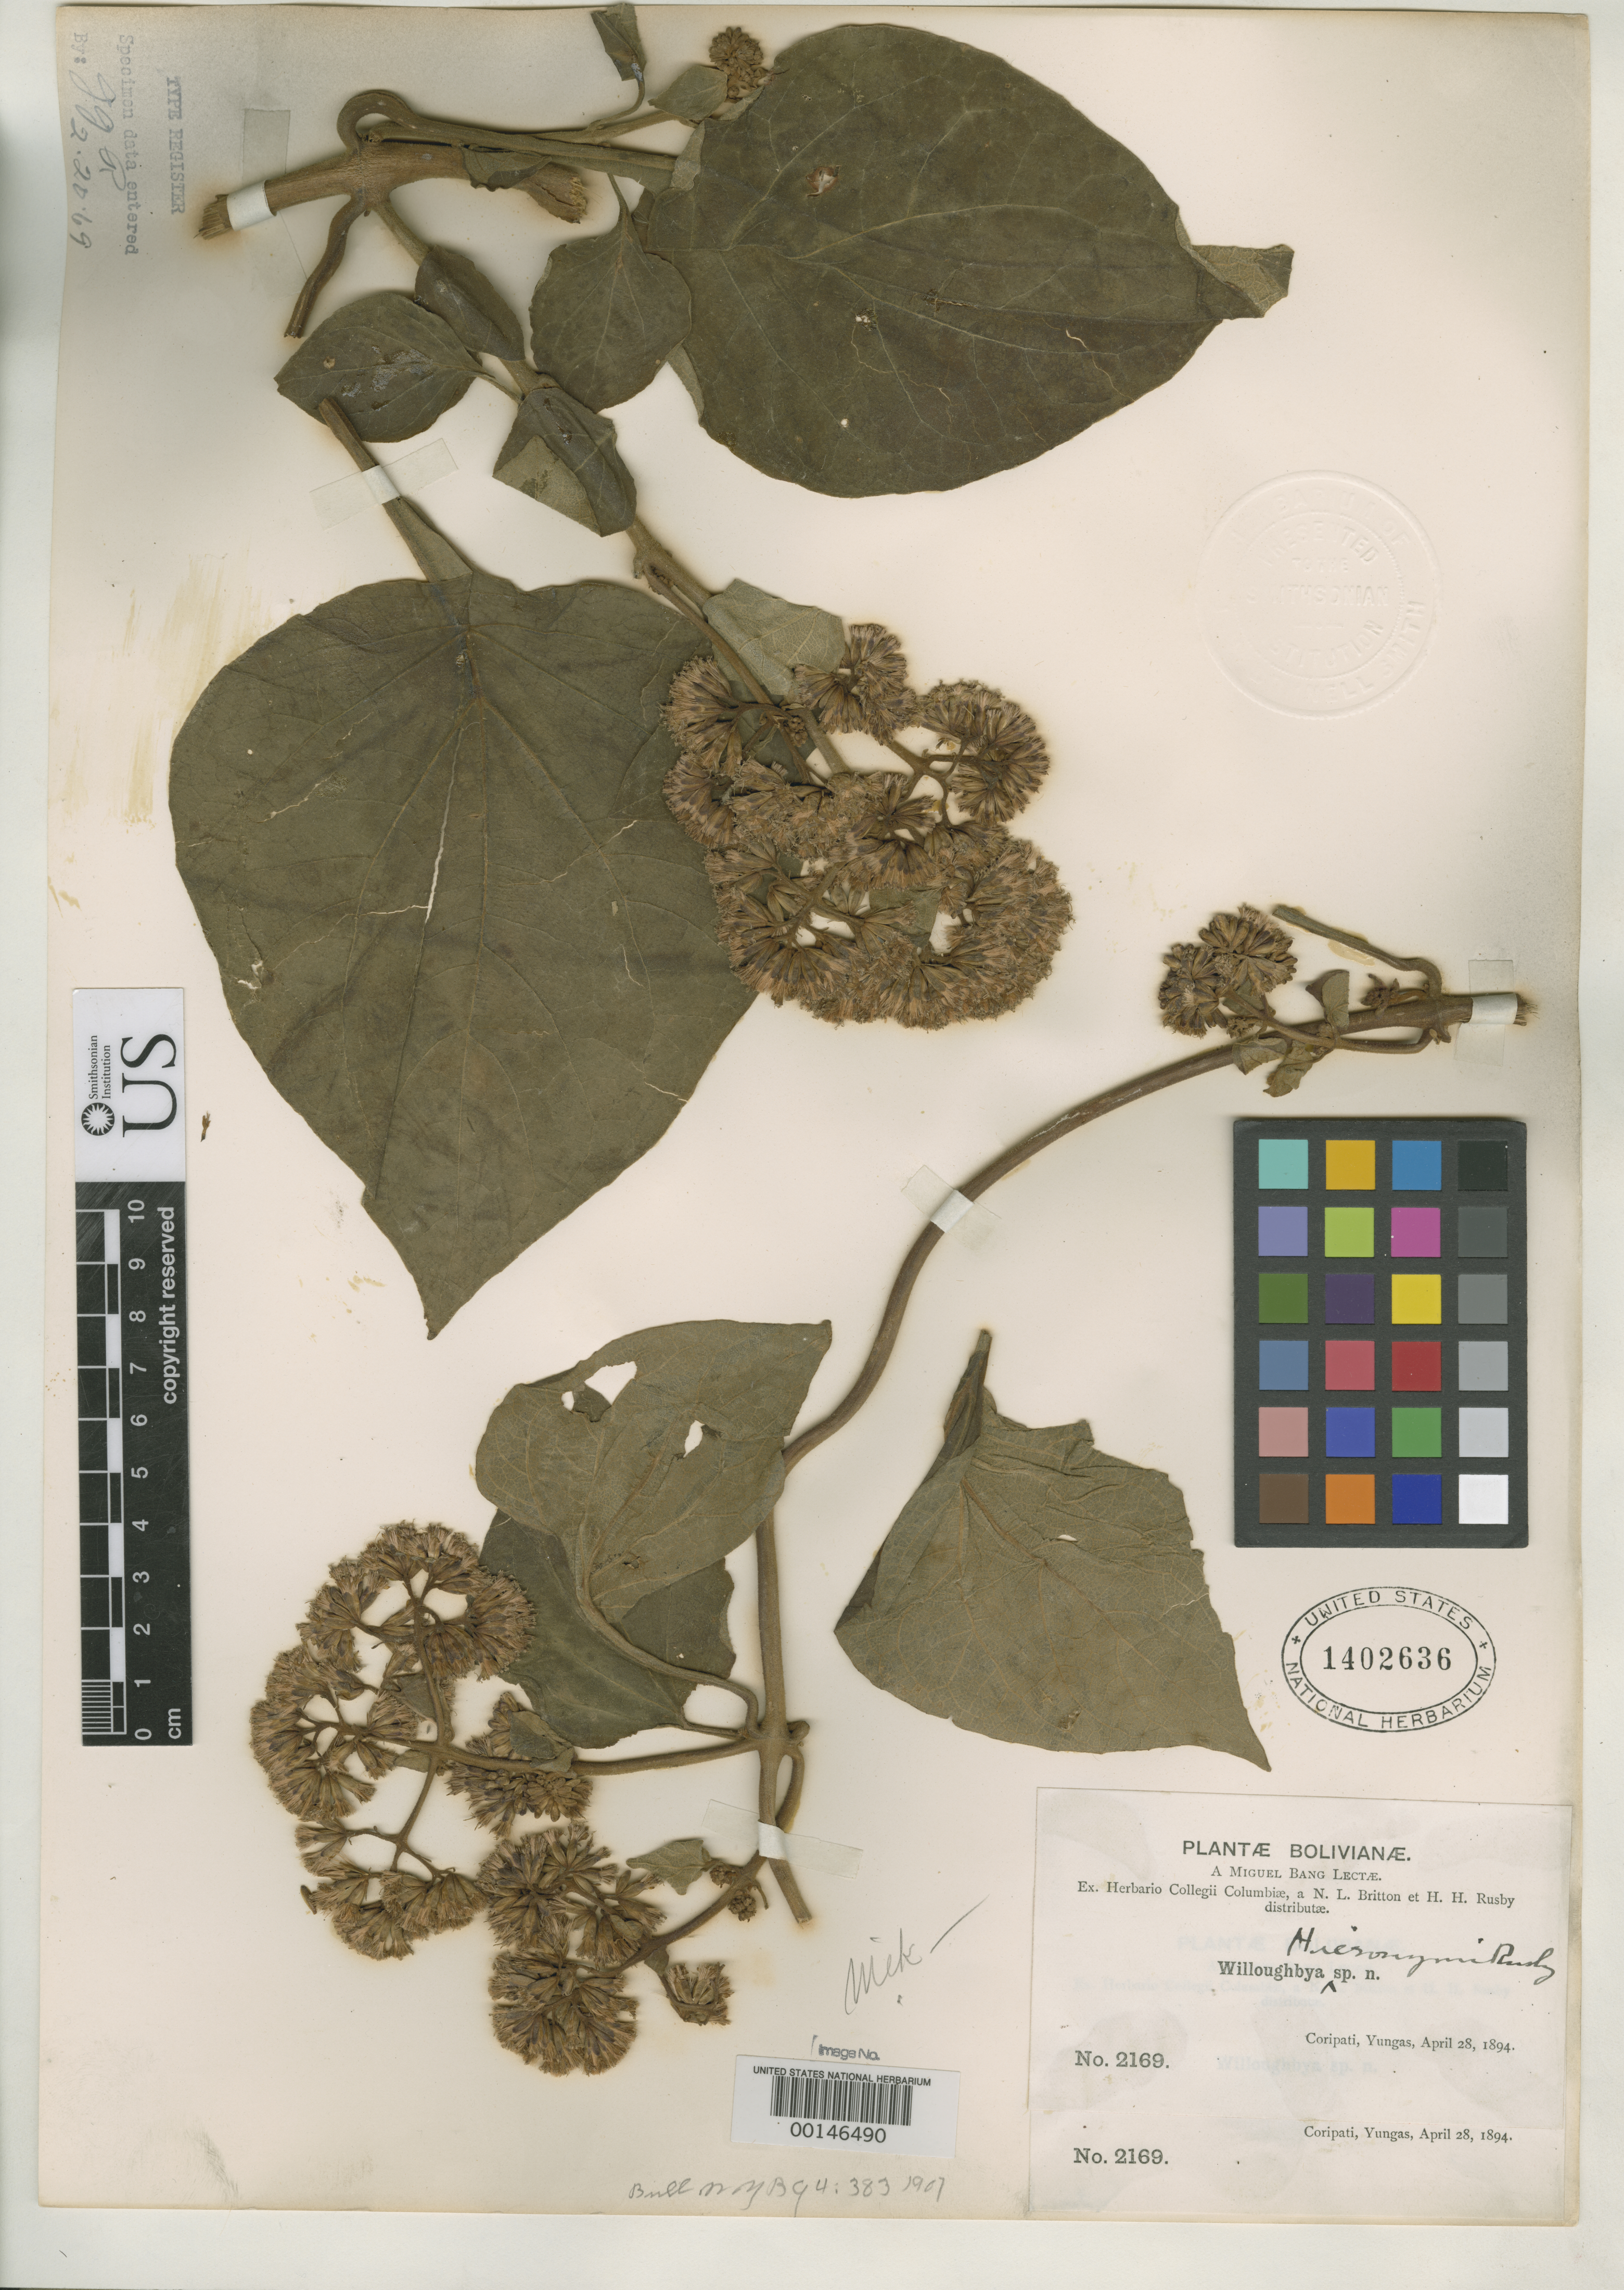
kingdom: Plantae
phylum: Tracheophyta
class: Magnoliopsida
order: Asterales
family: Asteraceae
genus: Willoughbya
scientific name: Willoughbya hieronymi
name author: Rusby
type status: Isotype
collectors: M. Bang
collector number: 2169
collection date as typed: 28 Apr 1894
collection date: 1894-04-28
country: Bolivia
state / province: La Paz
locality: Coripati, Yungas.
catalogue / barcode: US 1402636